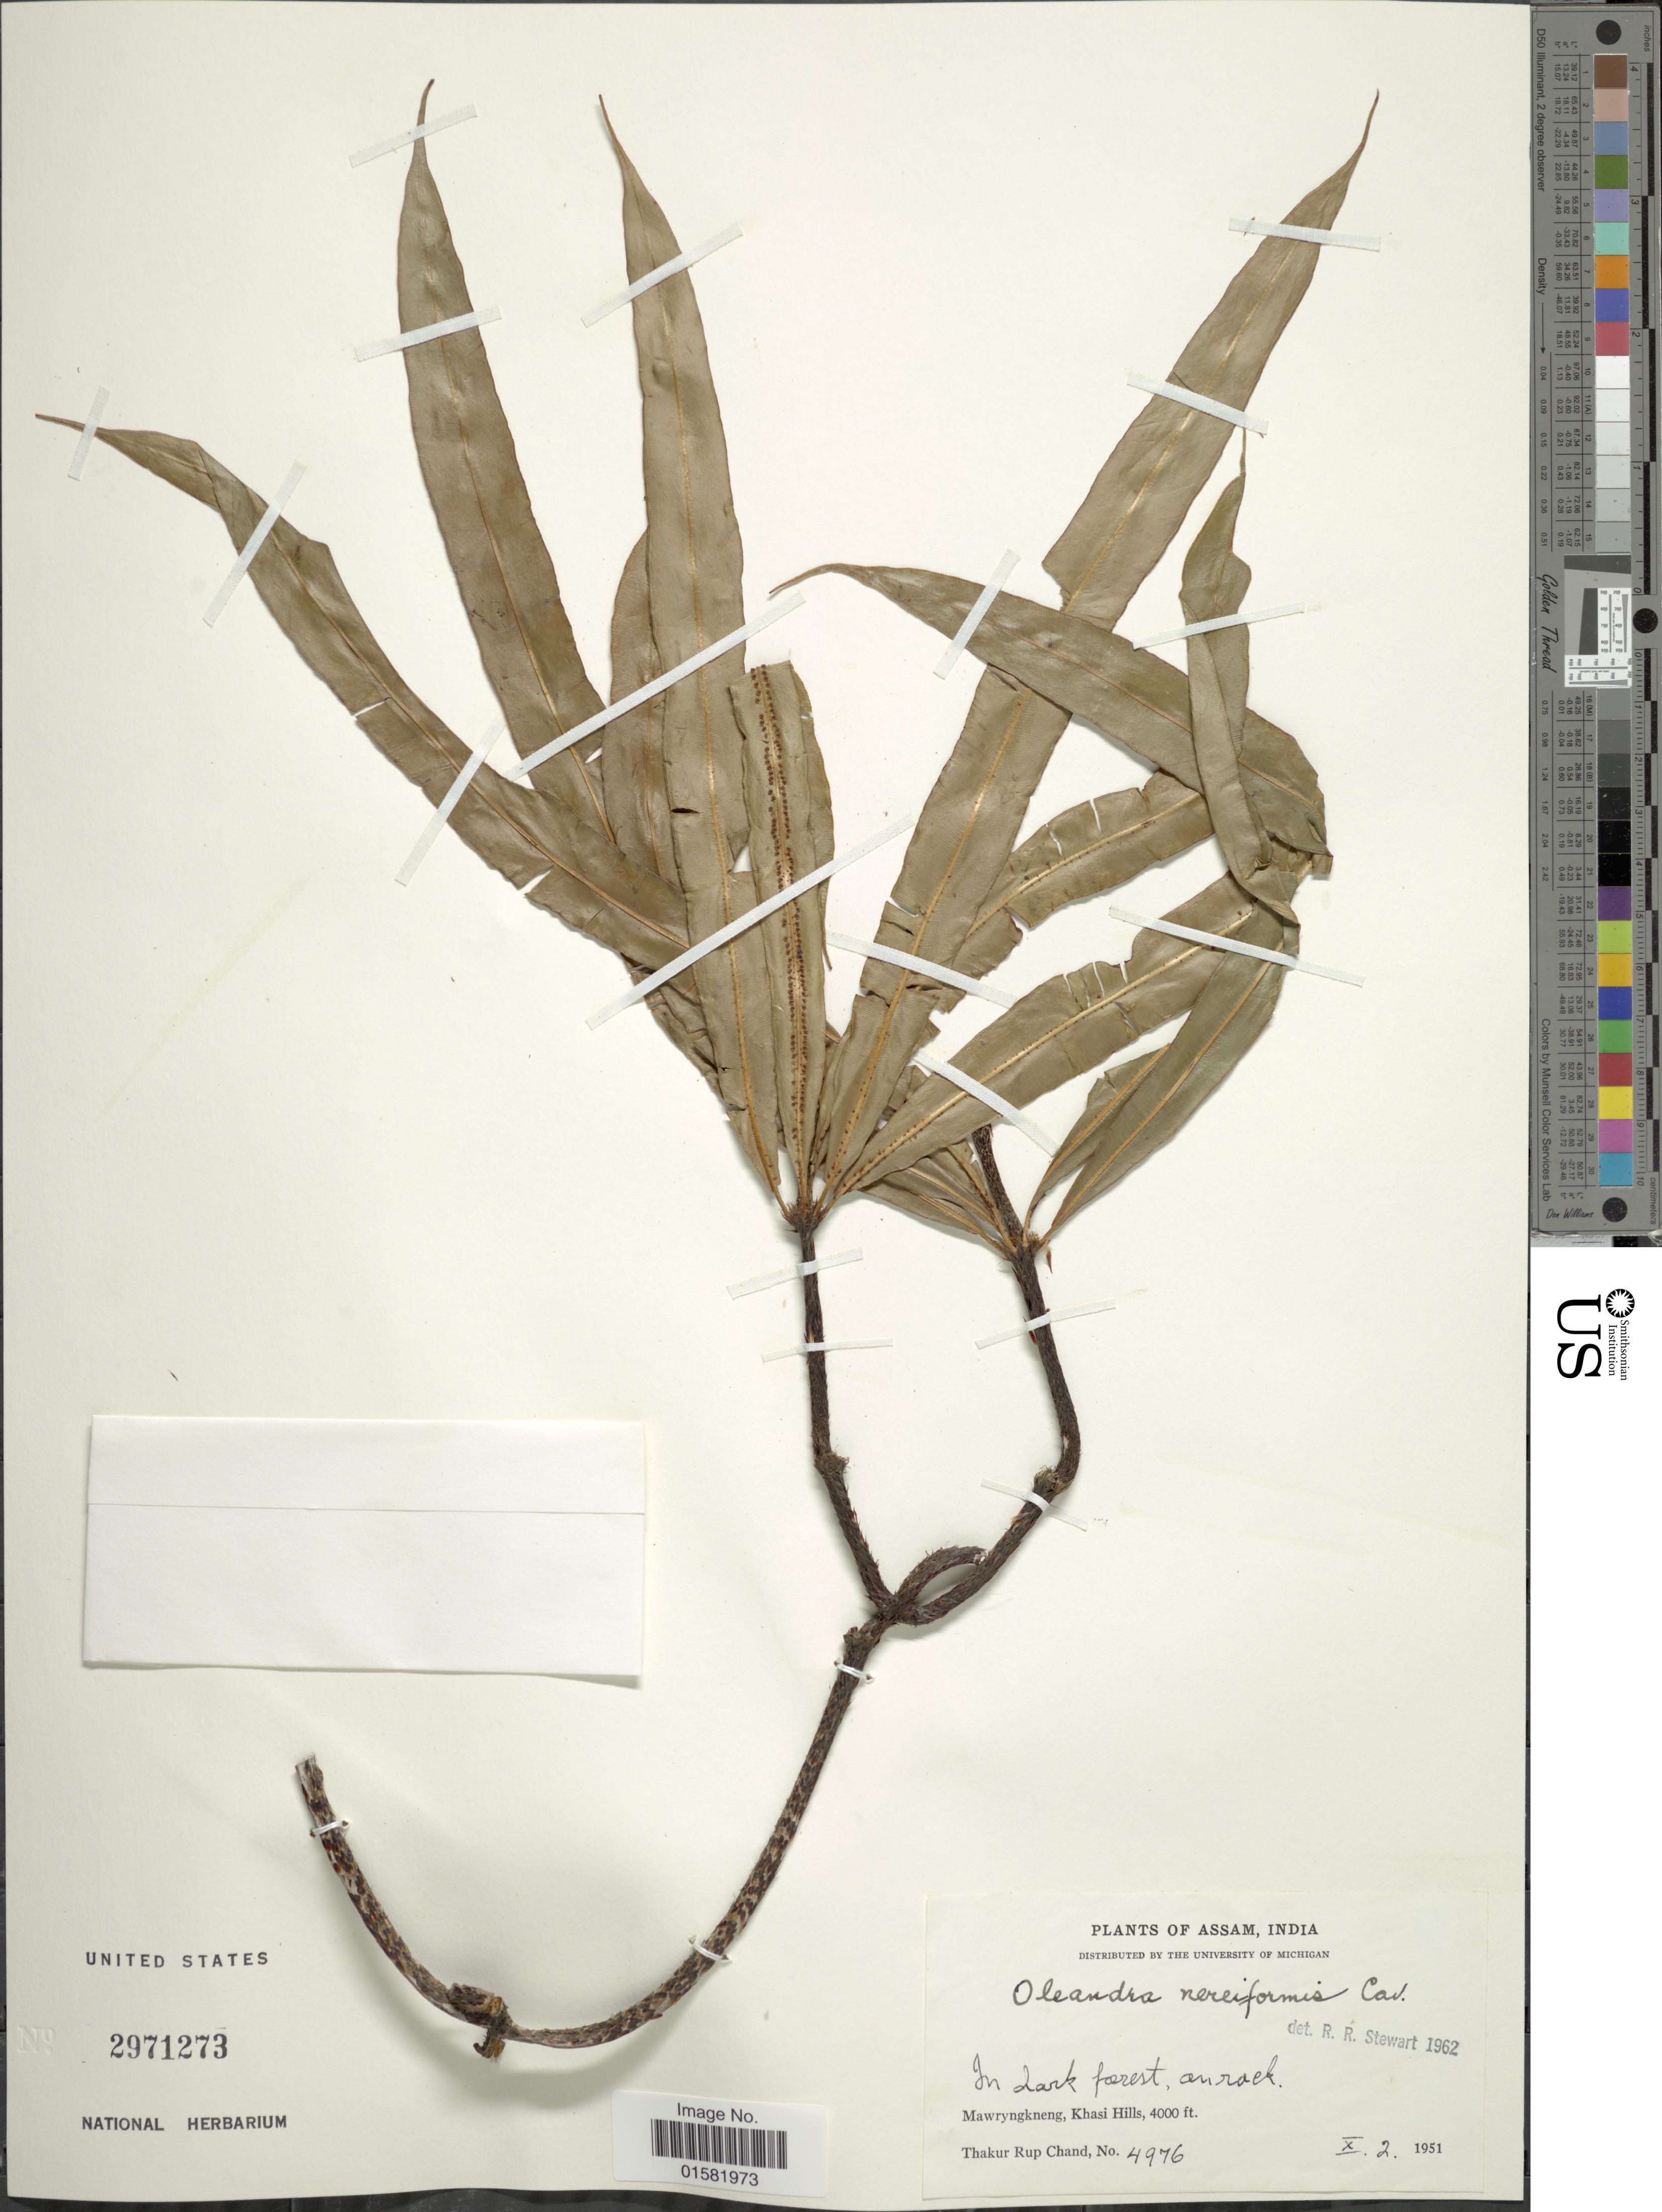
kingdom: Plantae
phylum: Tracheophyta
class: Polypodiopsida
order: Polypodiales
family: Oleandraceae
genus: Oleandra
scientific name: Oleandra neriiformis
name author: Cav.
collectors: T. R. Chand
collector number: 4976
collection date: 1951-10-02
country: India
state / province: Meghalaya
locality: Assam, India, Mawryngkneng, Khasi Hills.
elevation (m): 1219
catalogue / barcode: US 2971273